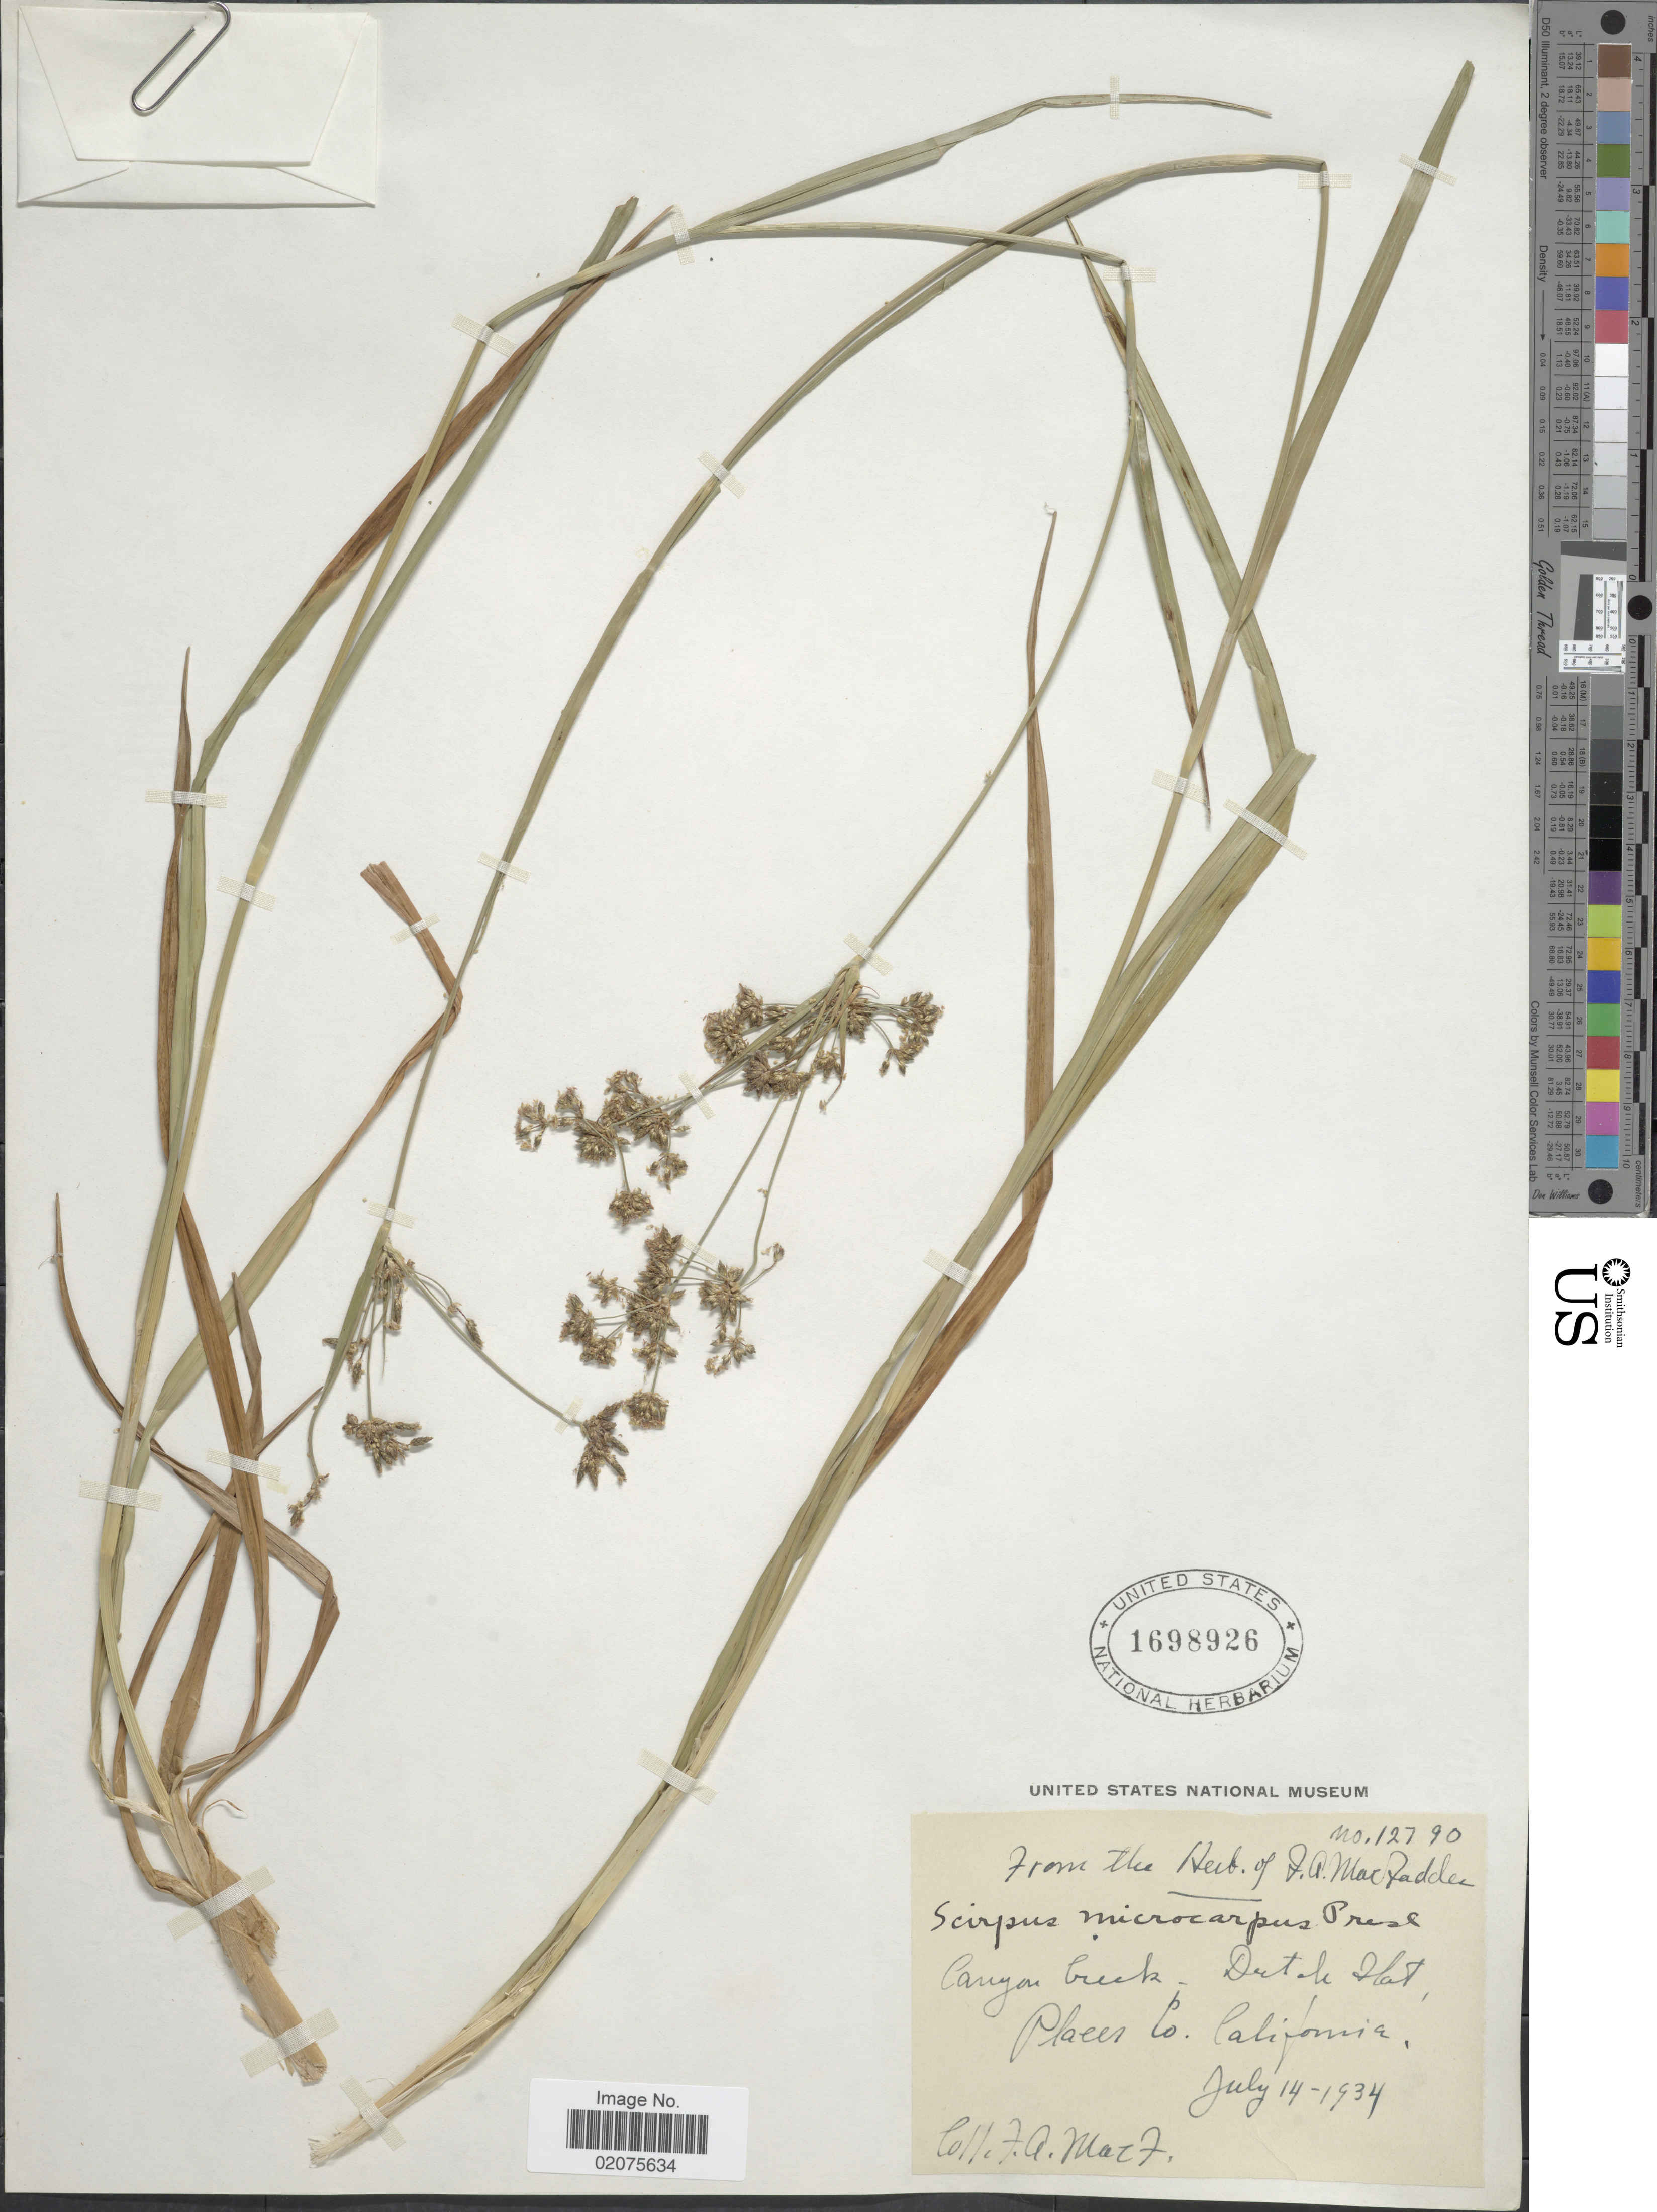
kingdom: Plantae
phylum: Tracheophyta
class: Liliopsida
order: Poales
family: Cyperaceae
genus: Scirpus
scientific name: Scirpus microcarpus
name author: J. Presl & C. Presl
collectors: F. MacFadden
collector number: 12790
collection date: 1934-07-14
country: United States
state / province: California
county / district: Placer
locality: Canyon Creek. Dutch Flat, Placer Co.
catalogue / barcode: US 1698926